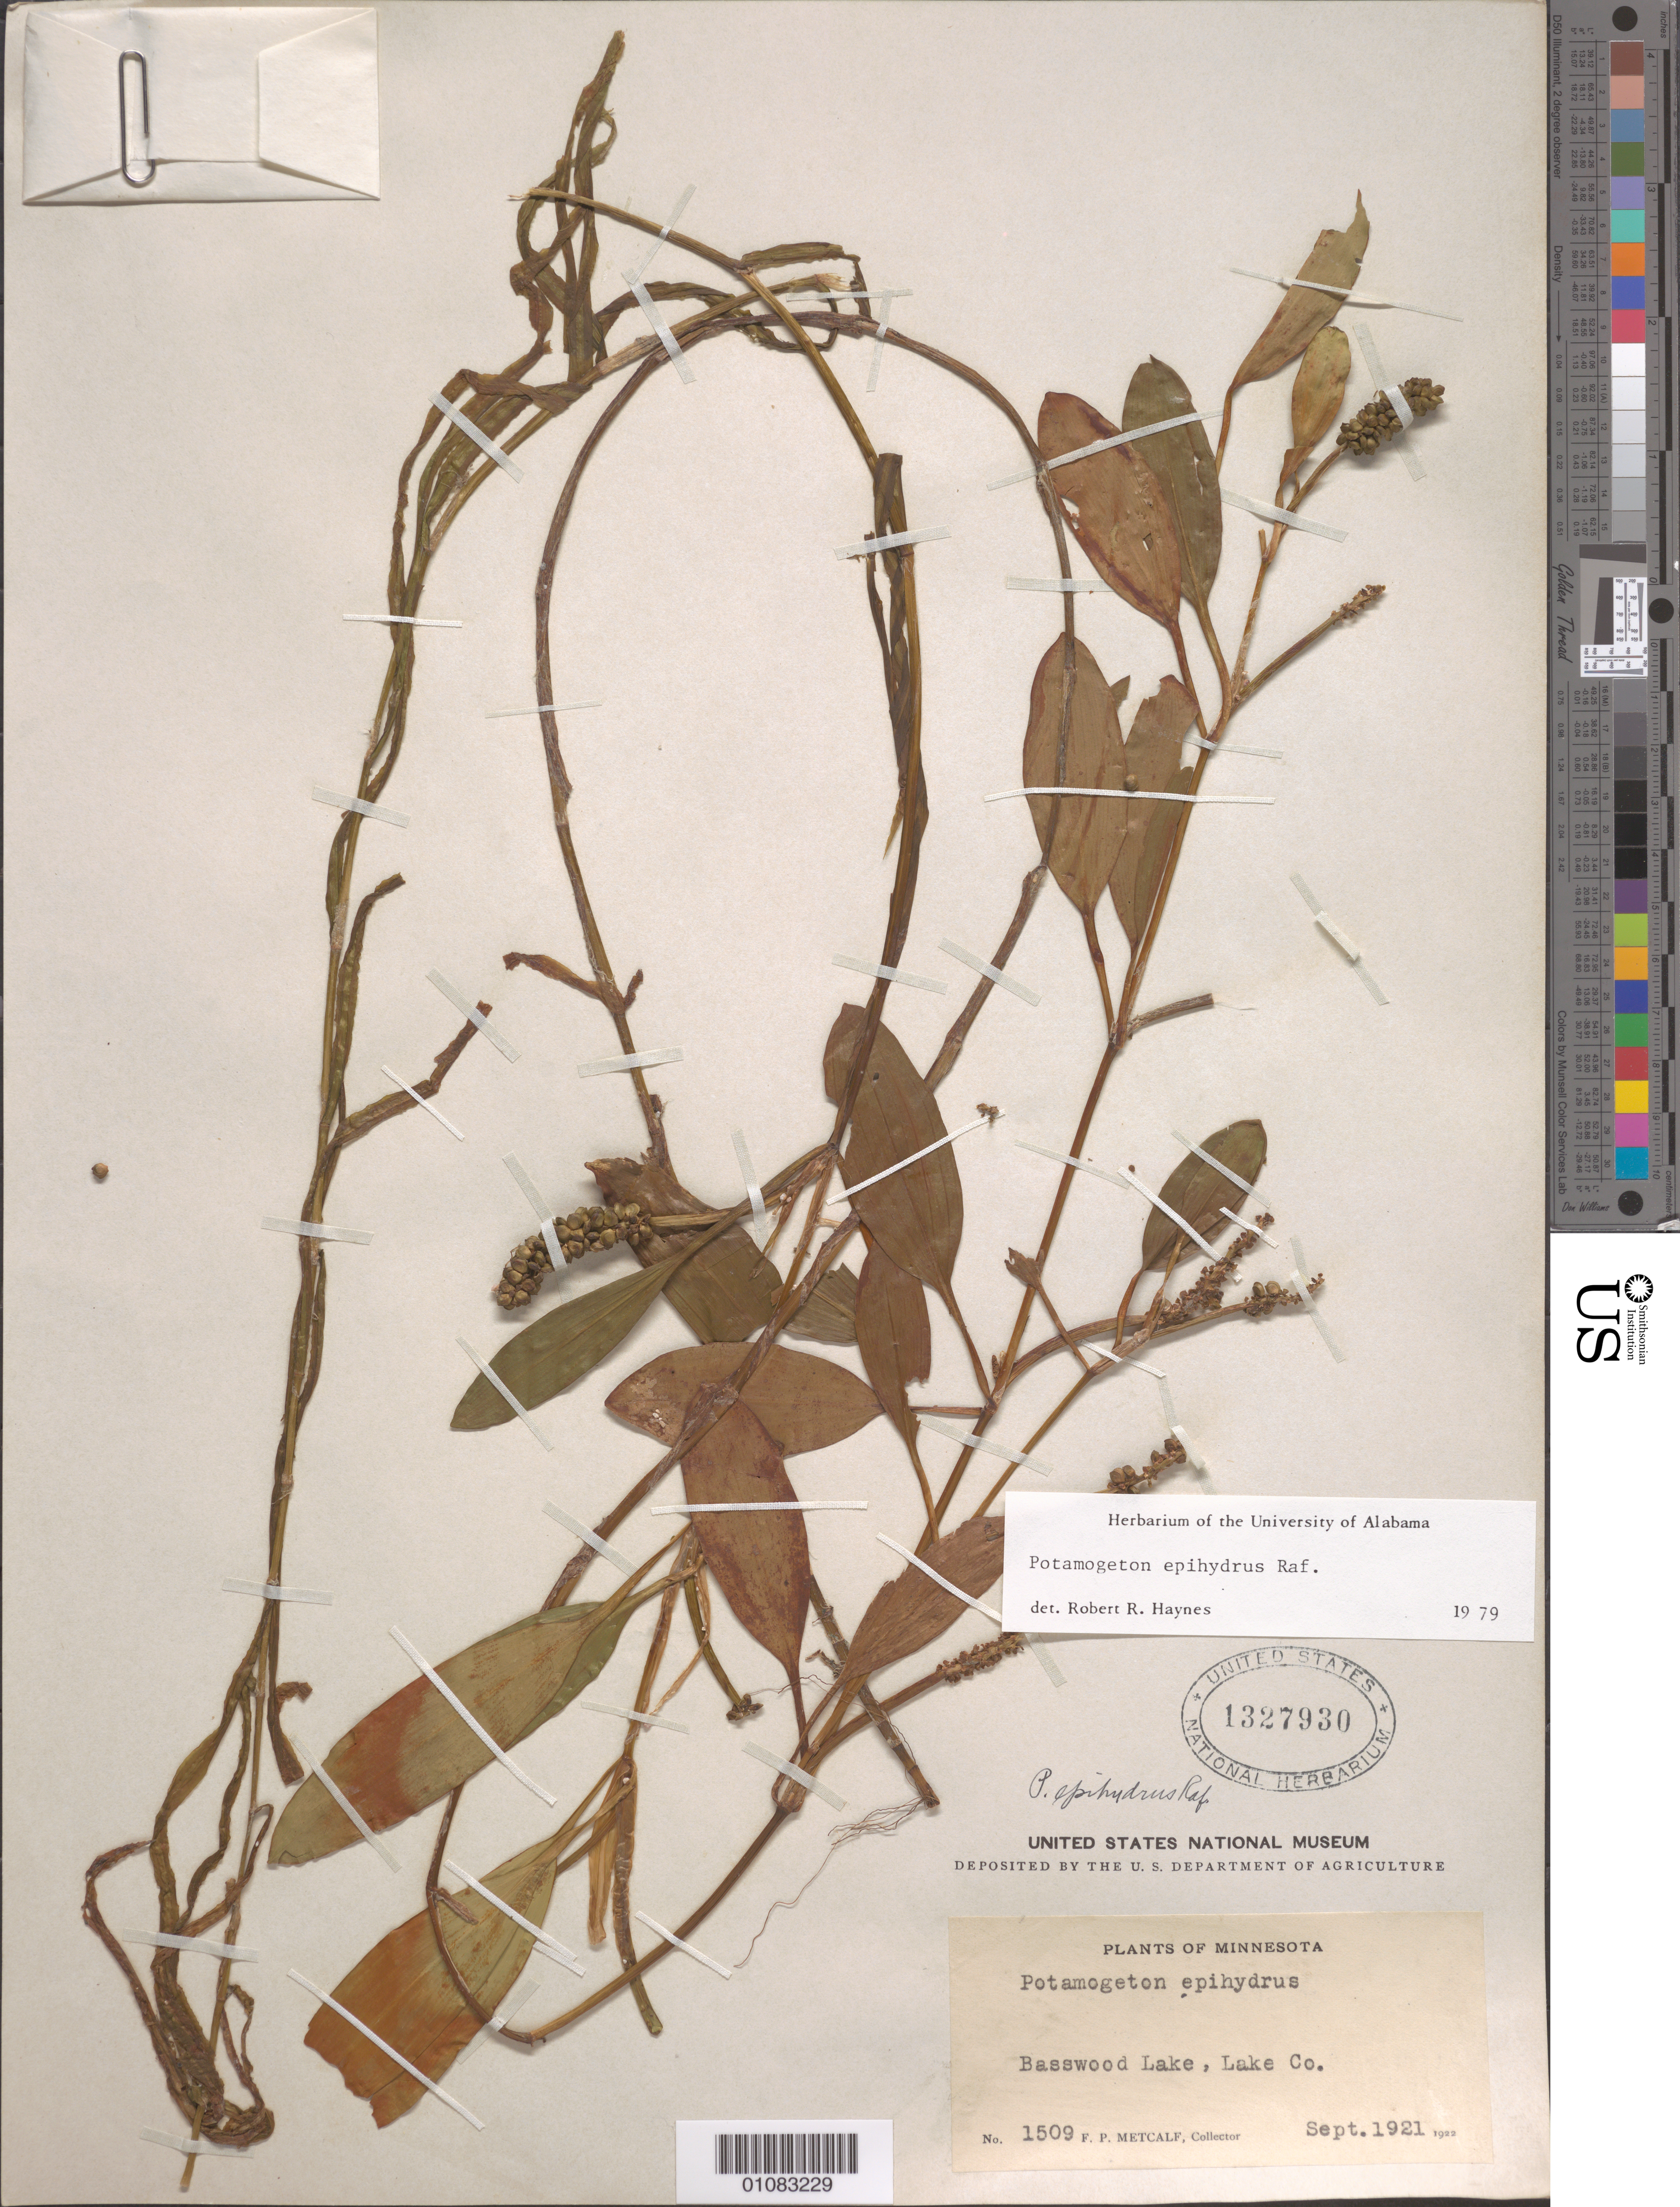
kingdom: Plantae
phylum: Tracheophyta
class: Liliopsida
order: Alismatales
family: Potamogetonaceae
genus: Potamogeton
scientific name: Potamogeton epihydrus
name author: Raf.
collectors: F. P. Metcalf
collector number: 1509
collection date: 1921-09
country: United States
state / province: Minnesota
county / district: Lake County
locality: Basswood Lake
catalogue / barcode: US 1327930